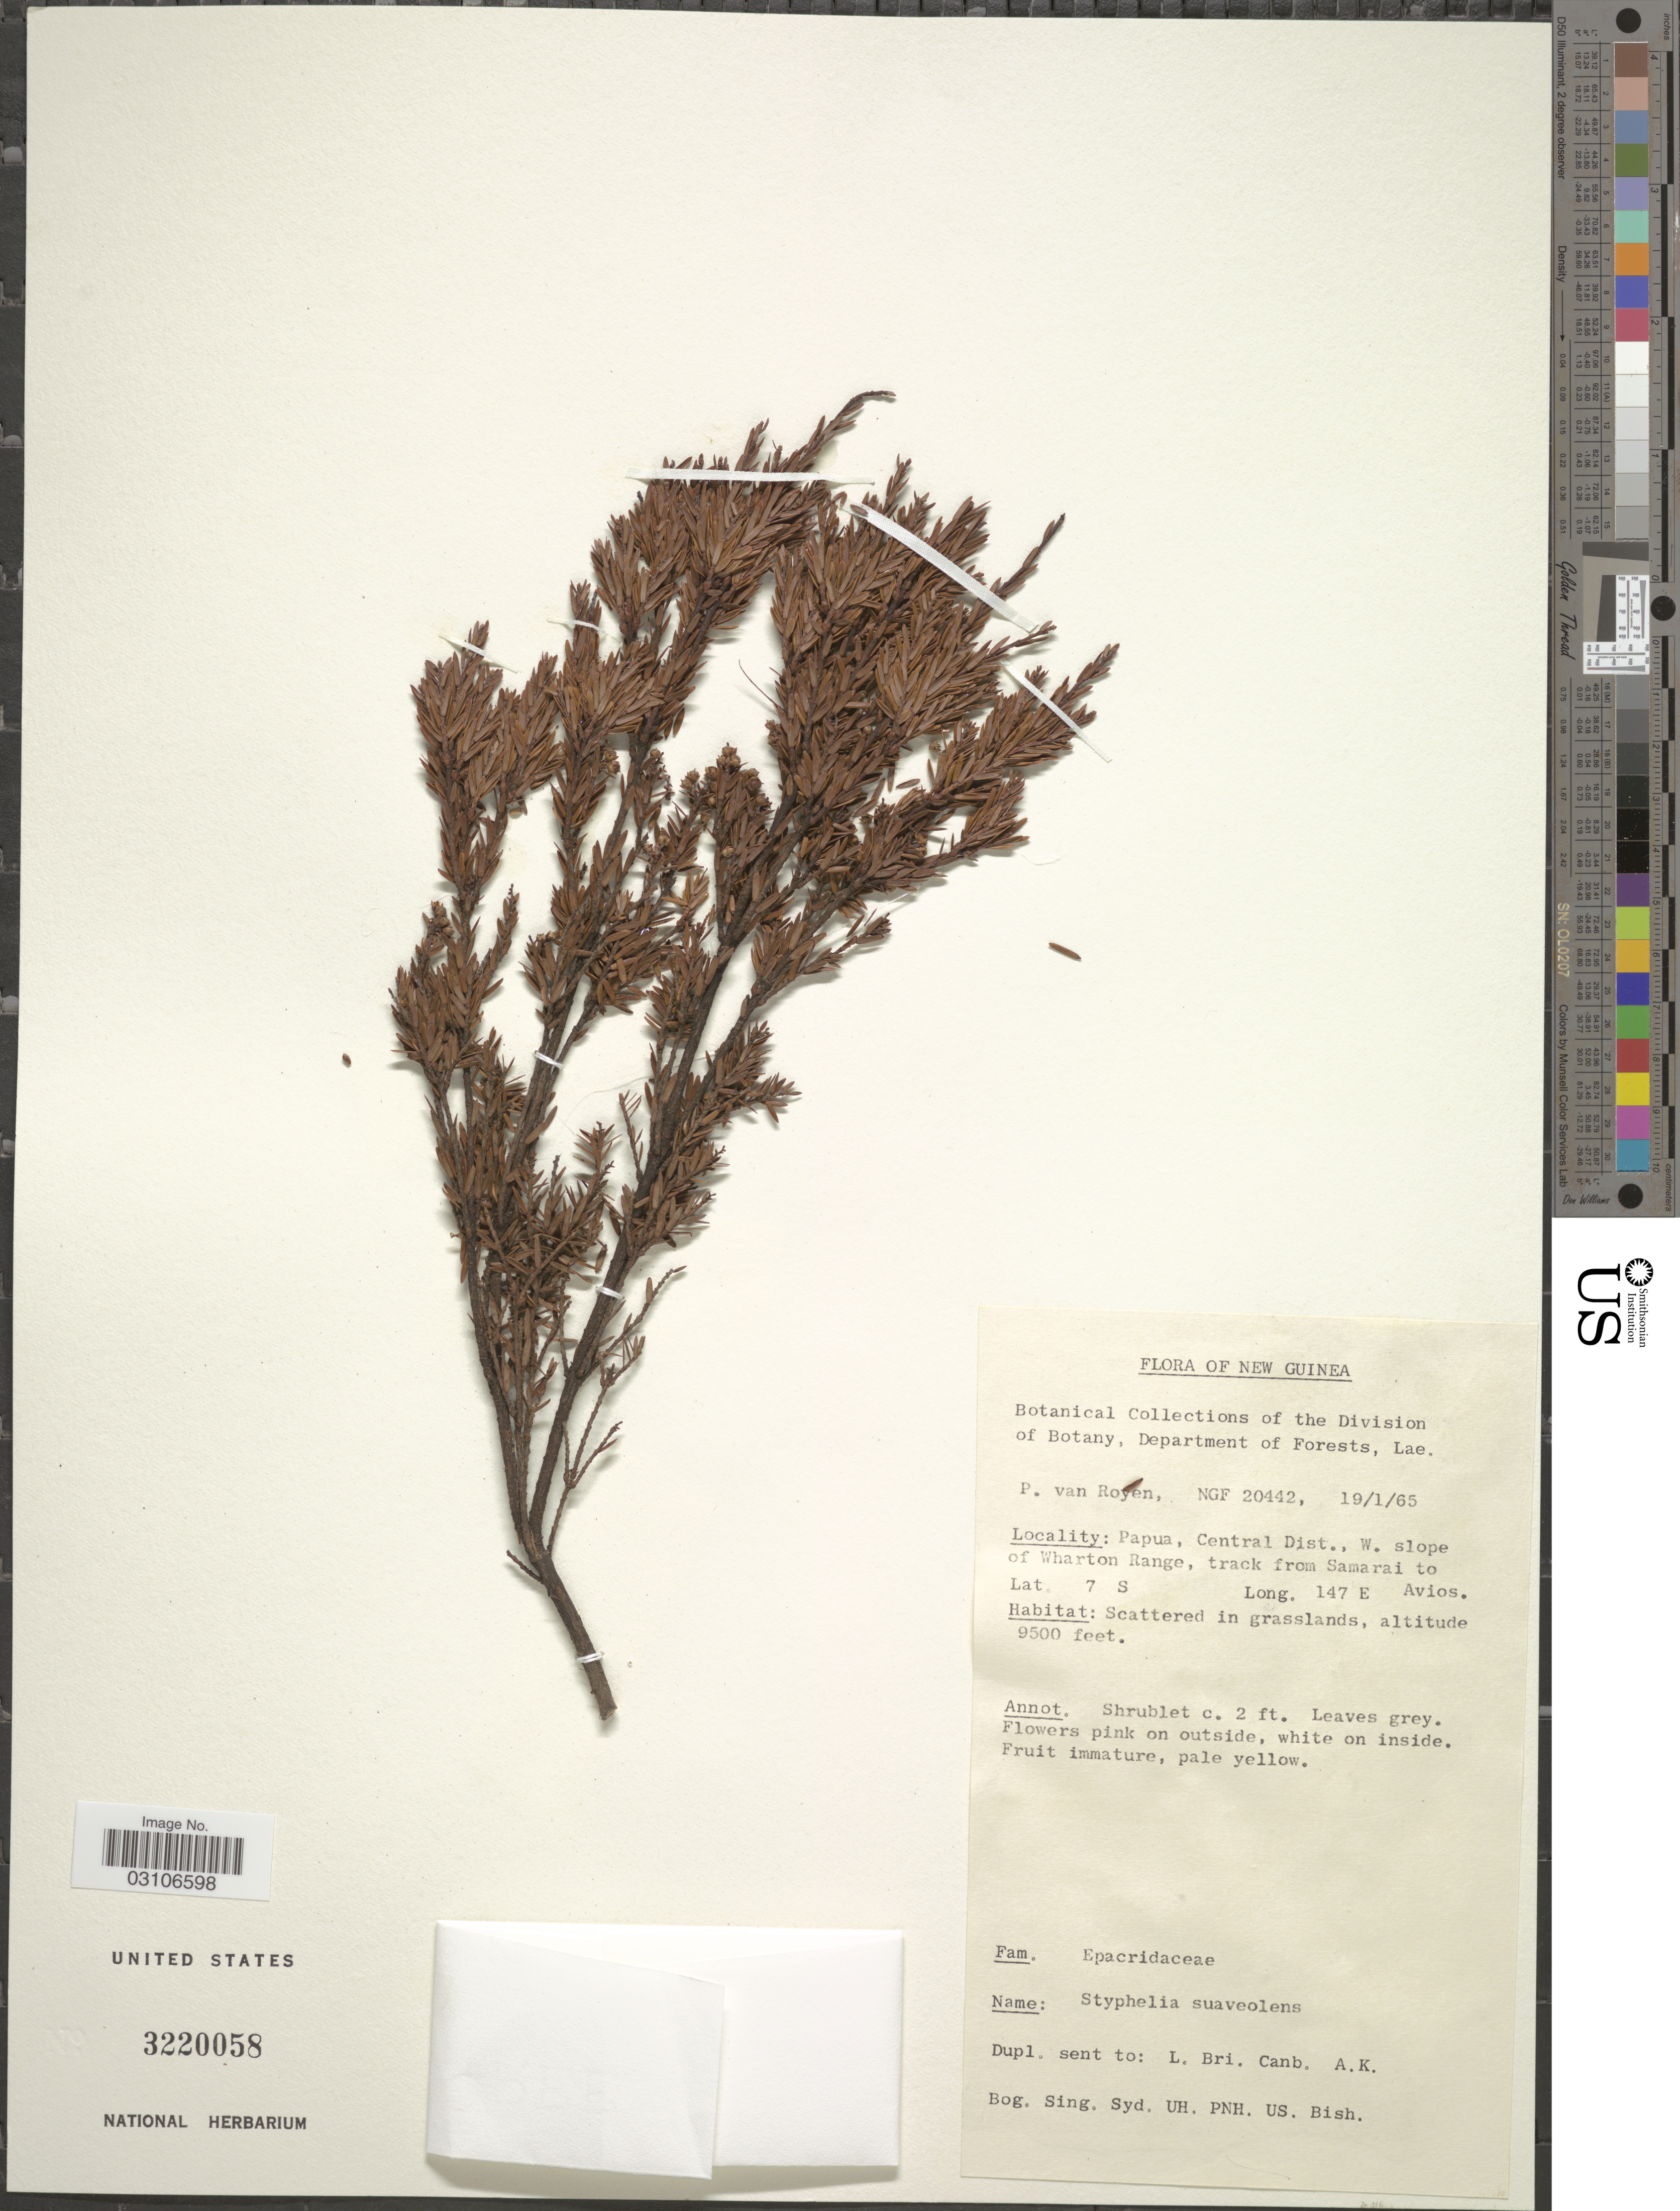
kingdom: Plantae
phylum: Tracheophyta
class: Magnoliopsida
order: Ericales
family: Ericaceae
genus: Styphelia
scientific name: Styphelia suaveolens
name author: (Hook. f.) Warb. ex P. Sarasin & Sarasin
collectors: P. van Royen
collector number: NGF20442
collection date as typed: Transcribed d/m/y: 19/1/65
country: Papua New Guinea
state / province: Central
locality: New Guinea. Central Dist., W. slope of Wharton Range, track from Samarai to Avios.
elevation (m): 2896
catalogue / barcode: US 3220058